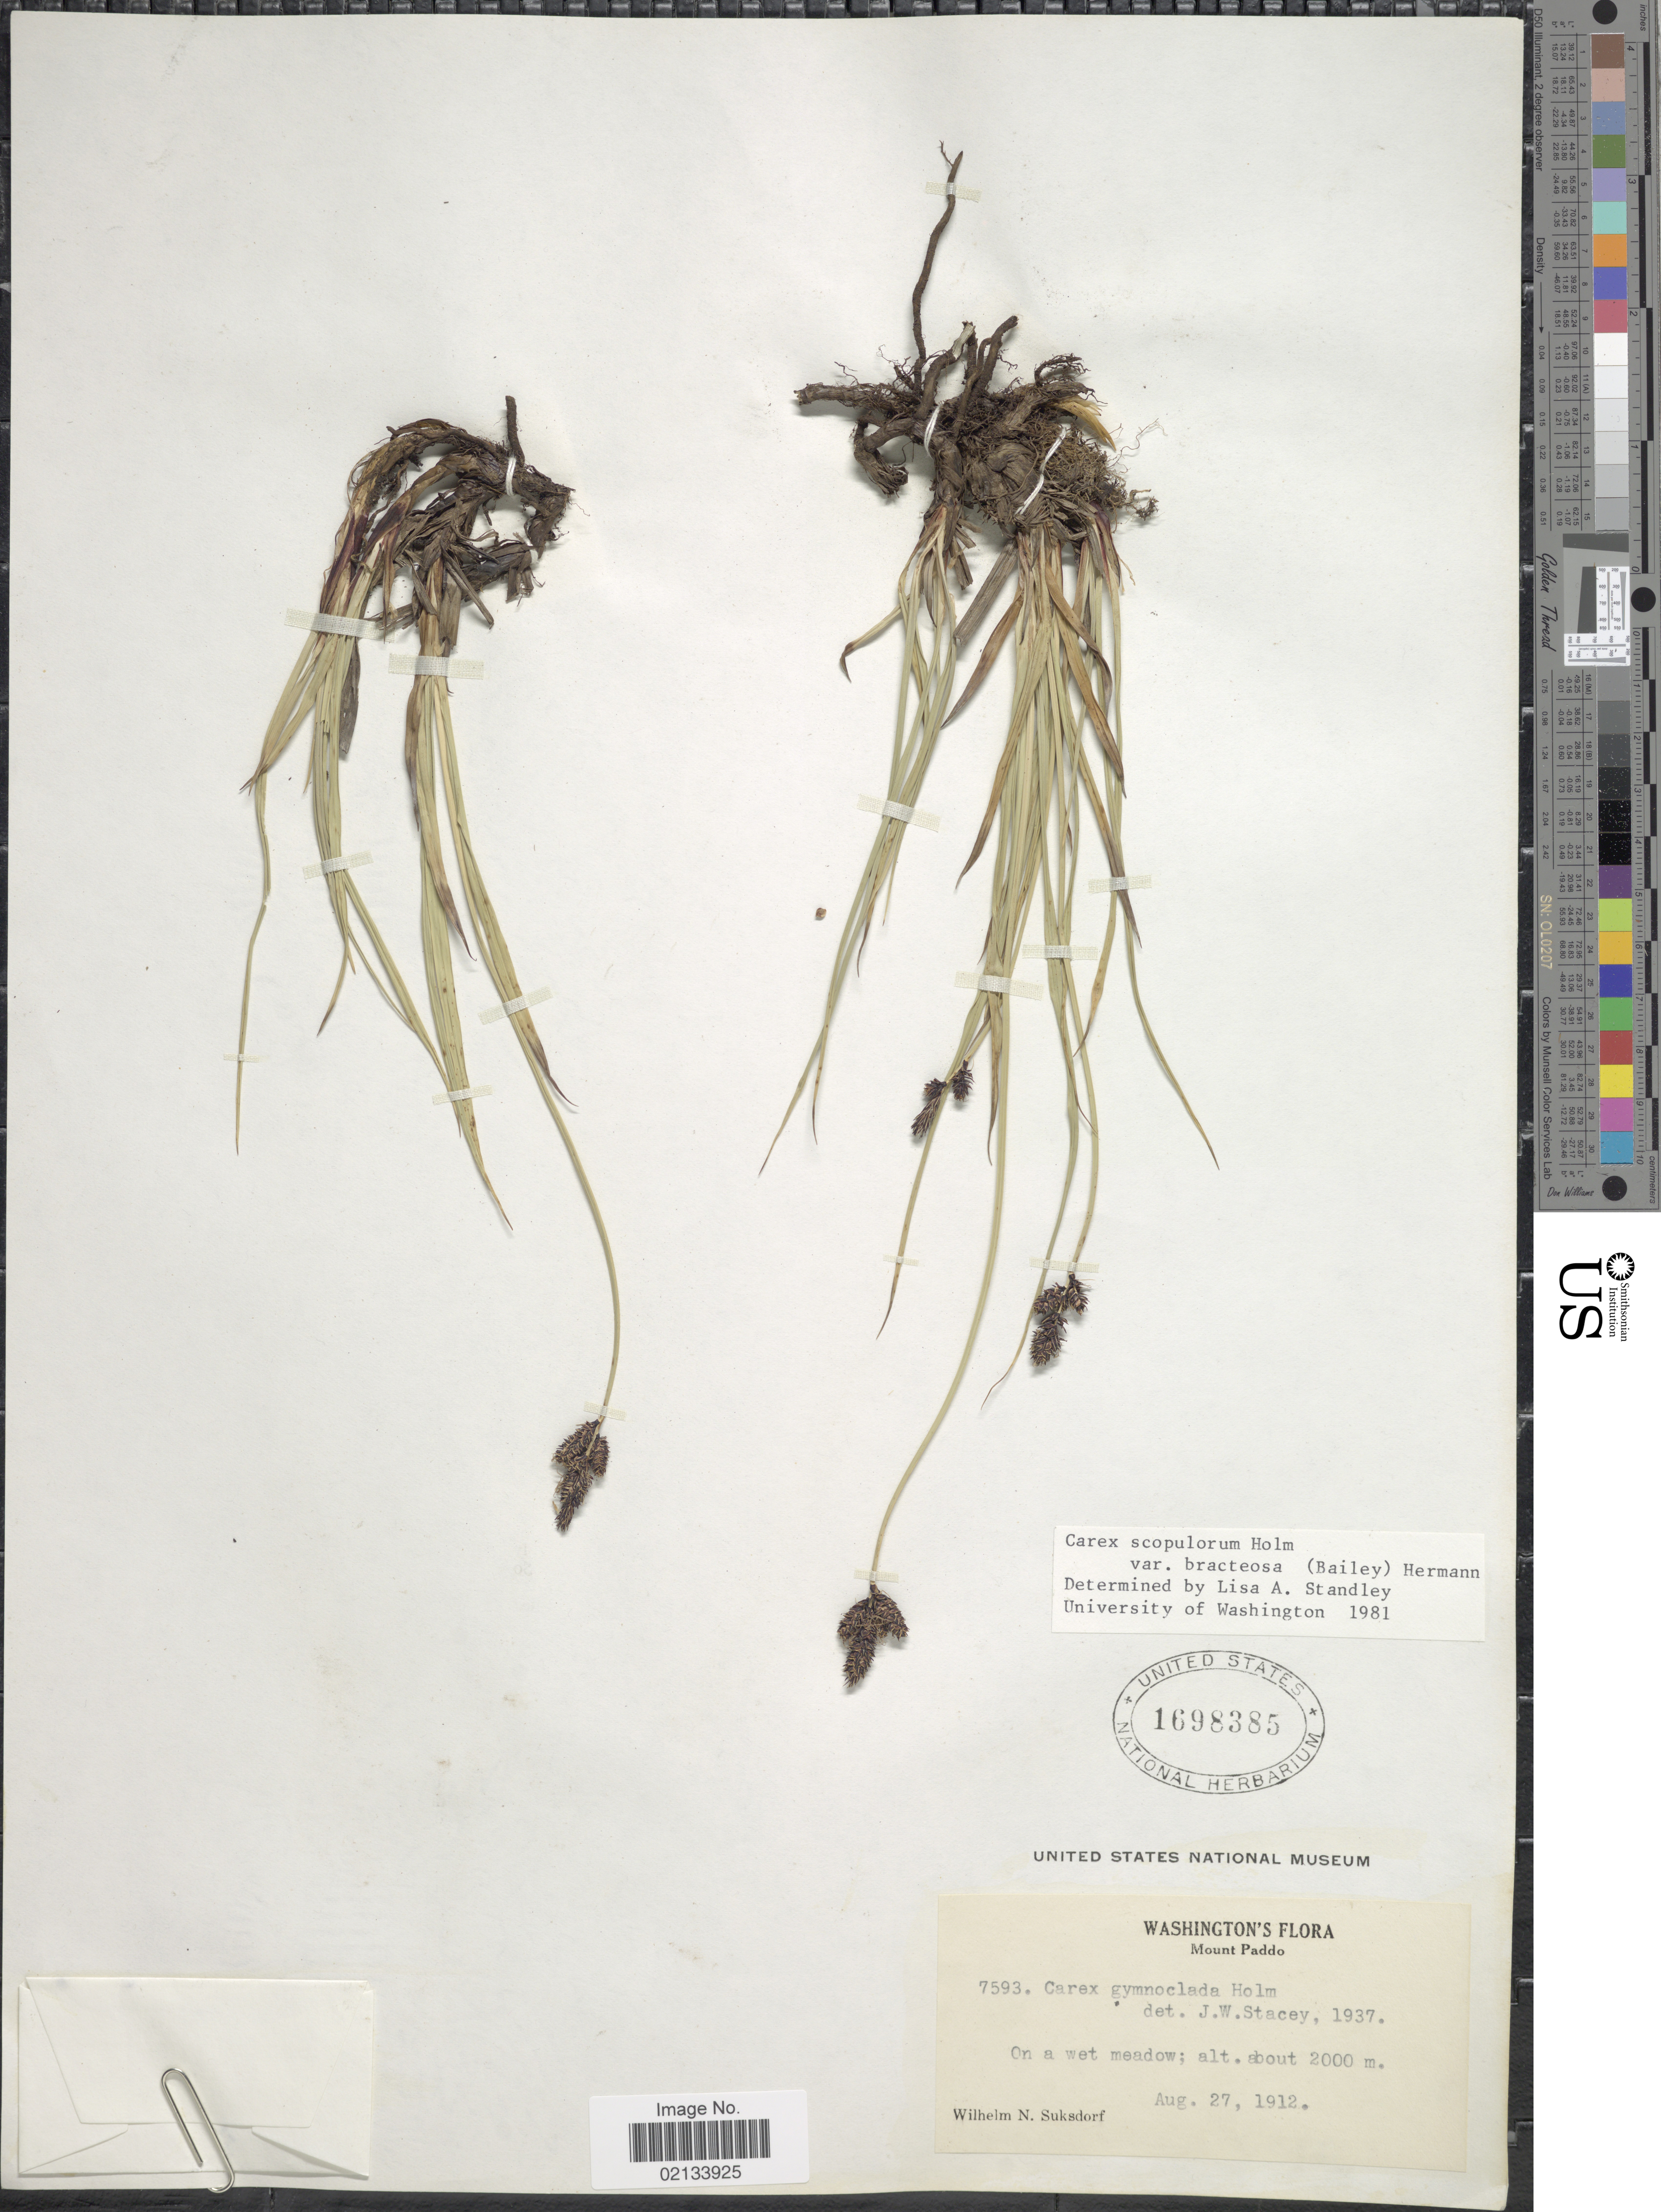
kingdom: Plantae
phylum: Tracheophyta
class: Liliopsida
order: Poales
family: Cyperaceae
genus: Carex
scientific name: Carex scopulorum var. bracteosa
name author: (L.H. Bailey) F.J. Herm.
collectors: W. N. Suksdorf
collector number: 7593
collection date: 1912-08-27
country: United States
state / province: Washington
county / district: Skamania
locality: Mount Paddo, on a wet meadow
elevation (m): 2000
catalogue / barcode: US 1698385